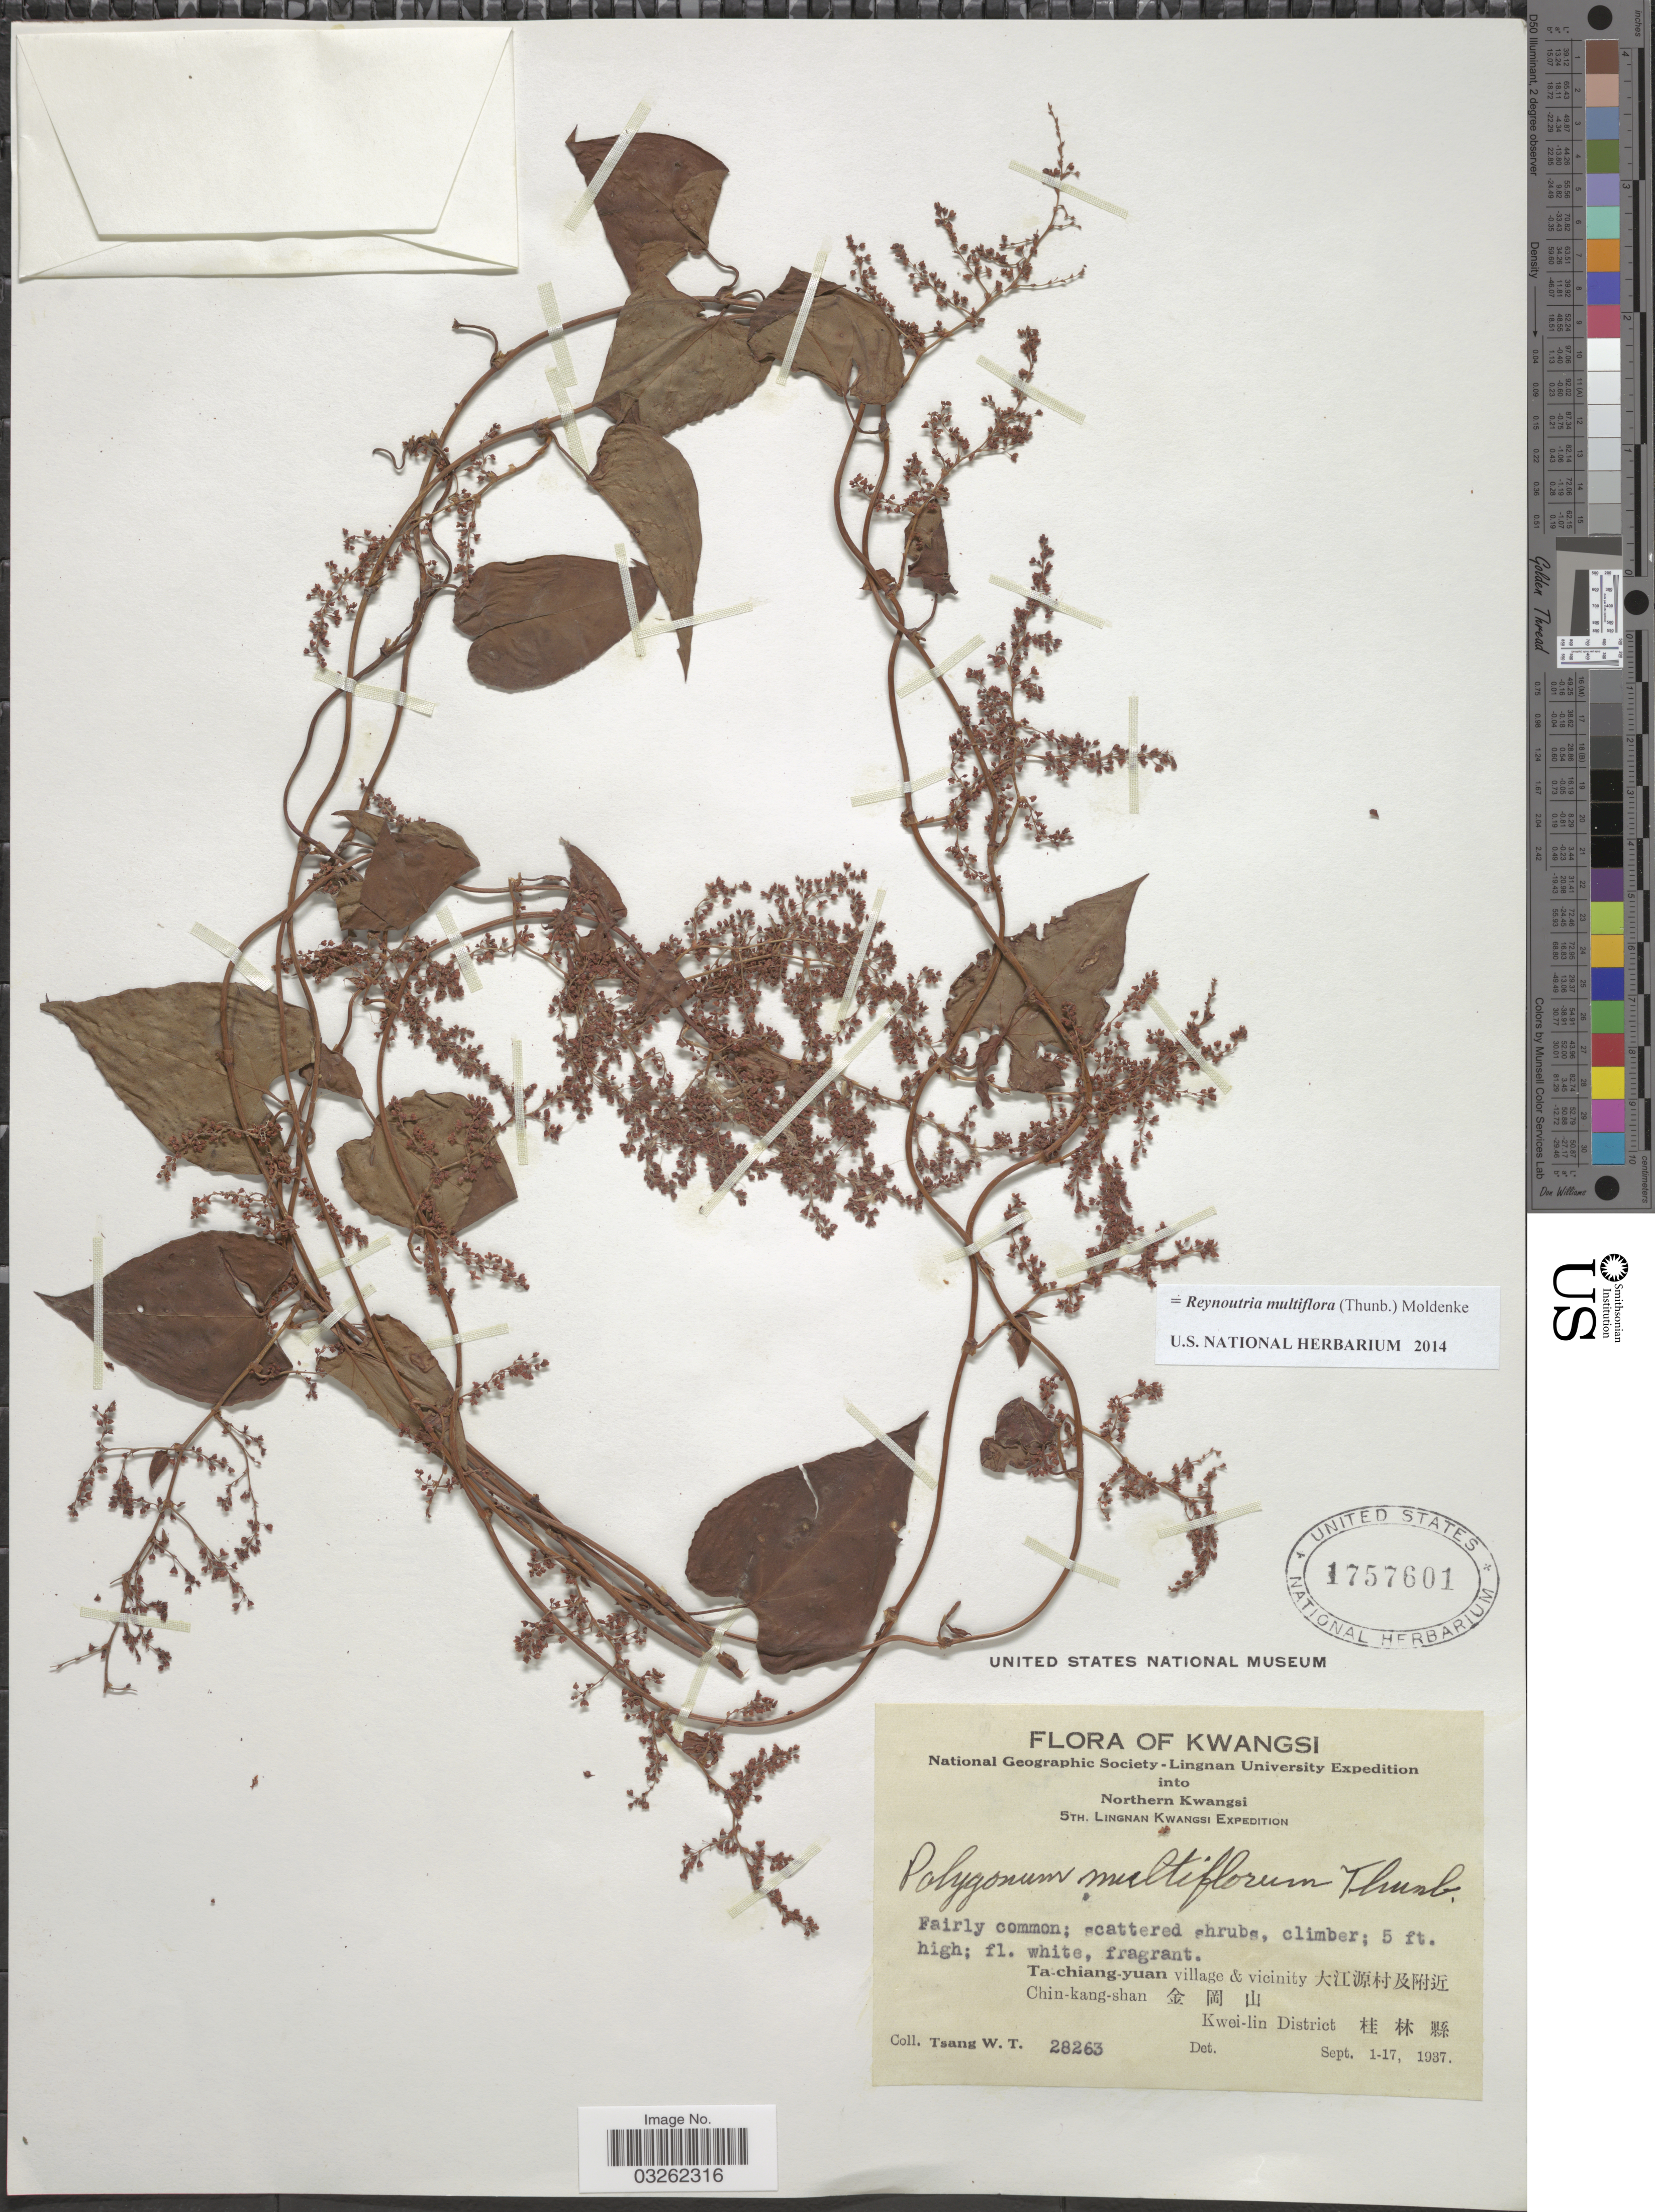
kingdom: Plantae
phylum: Tracheophyta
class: Magnoliopsida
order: Caryophyllales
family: Polygonaceae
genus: Reynoutria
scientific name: Reynoutria multiflora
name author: (Thunb.) Moldenke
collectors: W. T. Tsang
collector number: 28263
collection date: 1937-09-01/1937-09-17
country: China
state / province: Guangxi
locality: Kwangsi, Northern Kwangsi, Ta-chiang-yuan village & vicinity X, Chin-kang-shan X. Kwei-lin District X.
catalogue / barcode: US 1757601